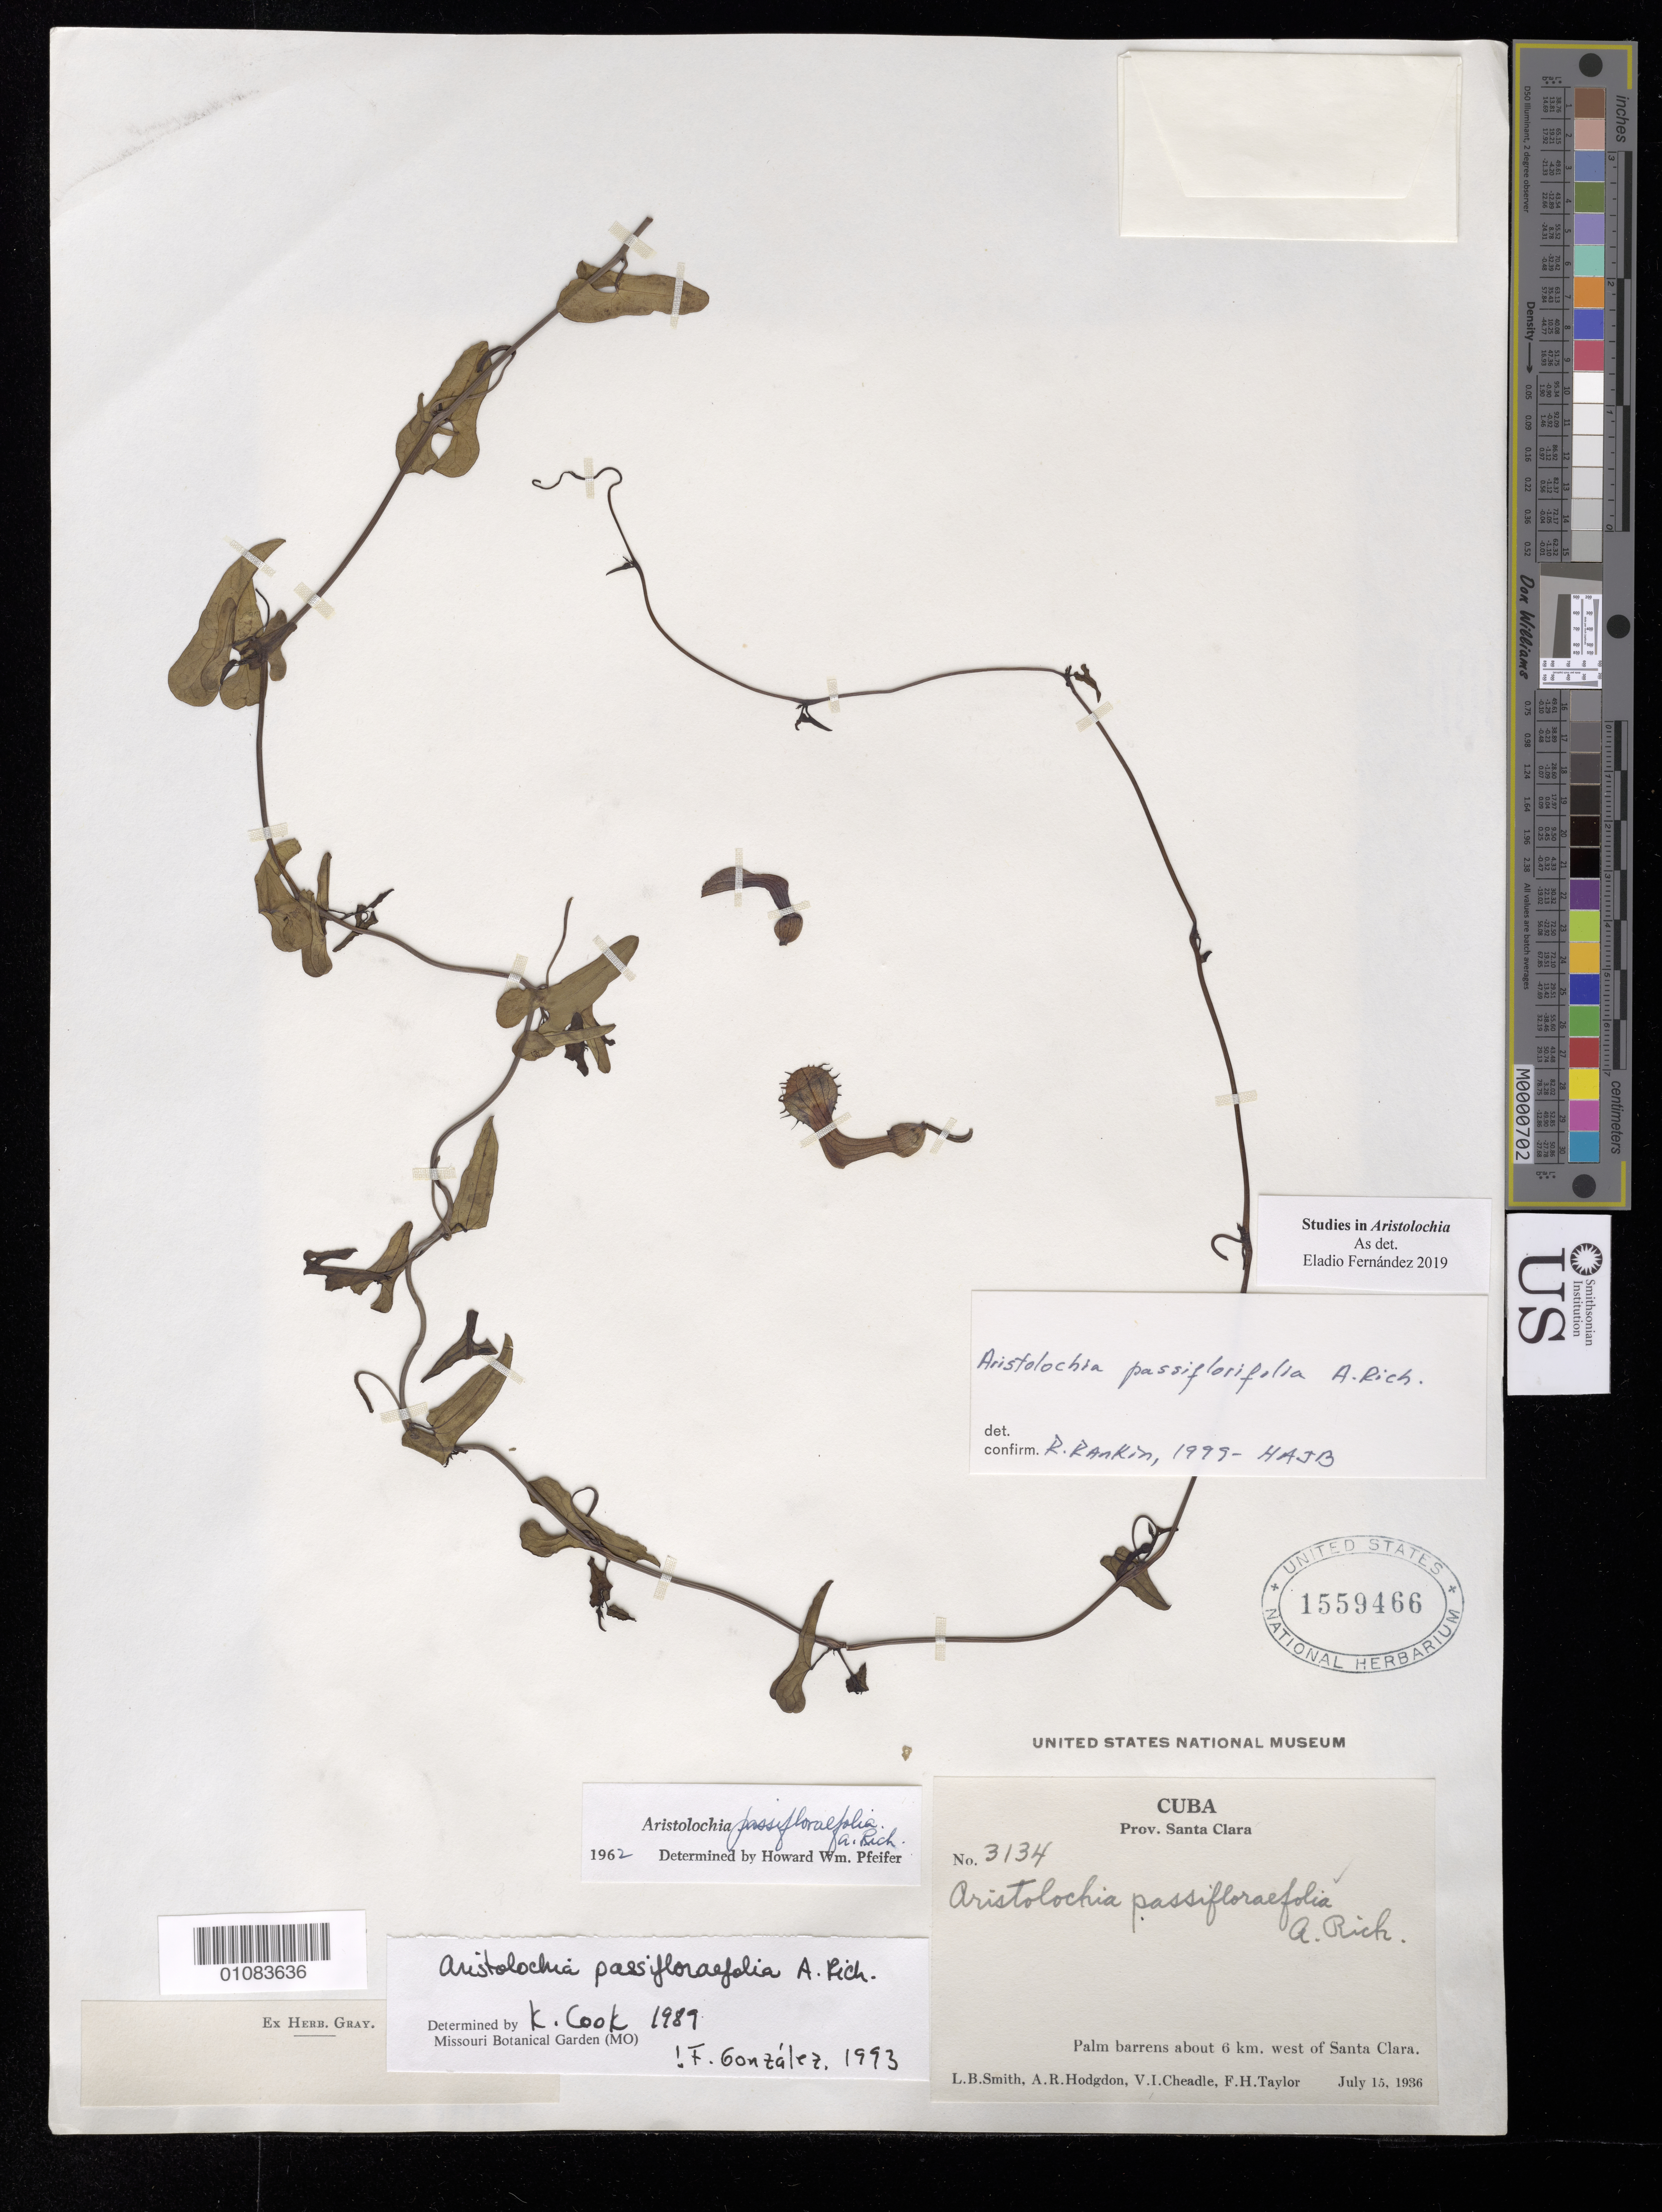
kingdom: Plantae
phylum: Tracheophyta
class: Magnoliopsida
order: Piperales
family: Aristolochiaceae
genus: Aristolochia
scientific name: Aristolochia passiflorifolia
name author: A. Rich.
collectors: L. Smith, A. R. Hodgdon, V. I. Cheadle & F. H. Taylor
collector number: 3134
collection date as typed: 15 Jul 1936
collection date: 1936-07-15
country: Cuba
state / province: Villa Clara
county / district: Santa Clara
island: Cuba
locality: Prov Santa Clara, palm barrens about 6 km west of Santa Clara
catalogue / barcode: US 1559466